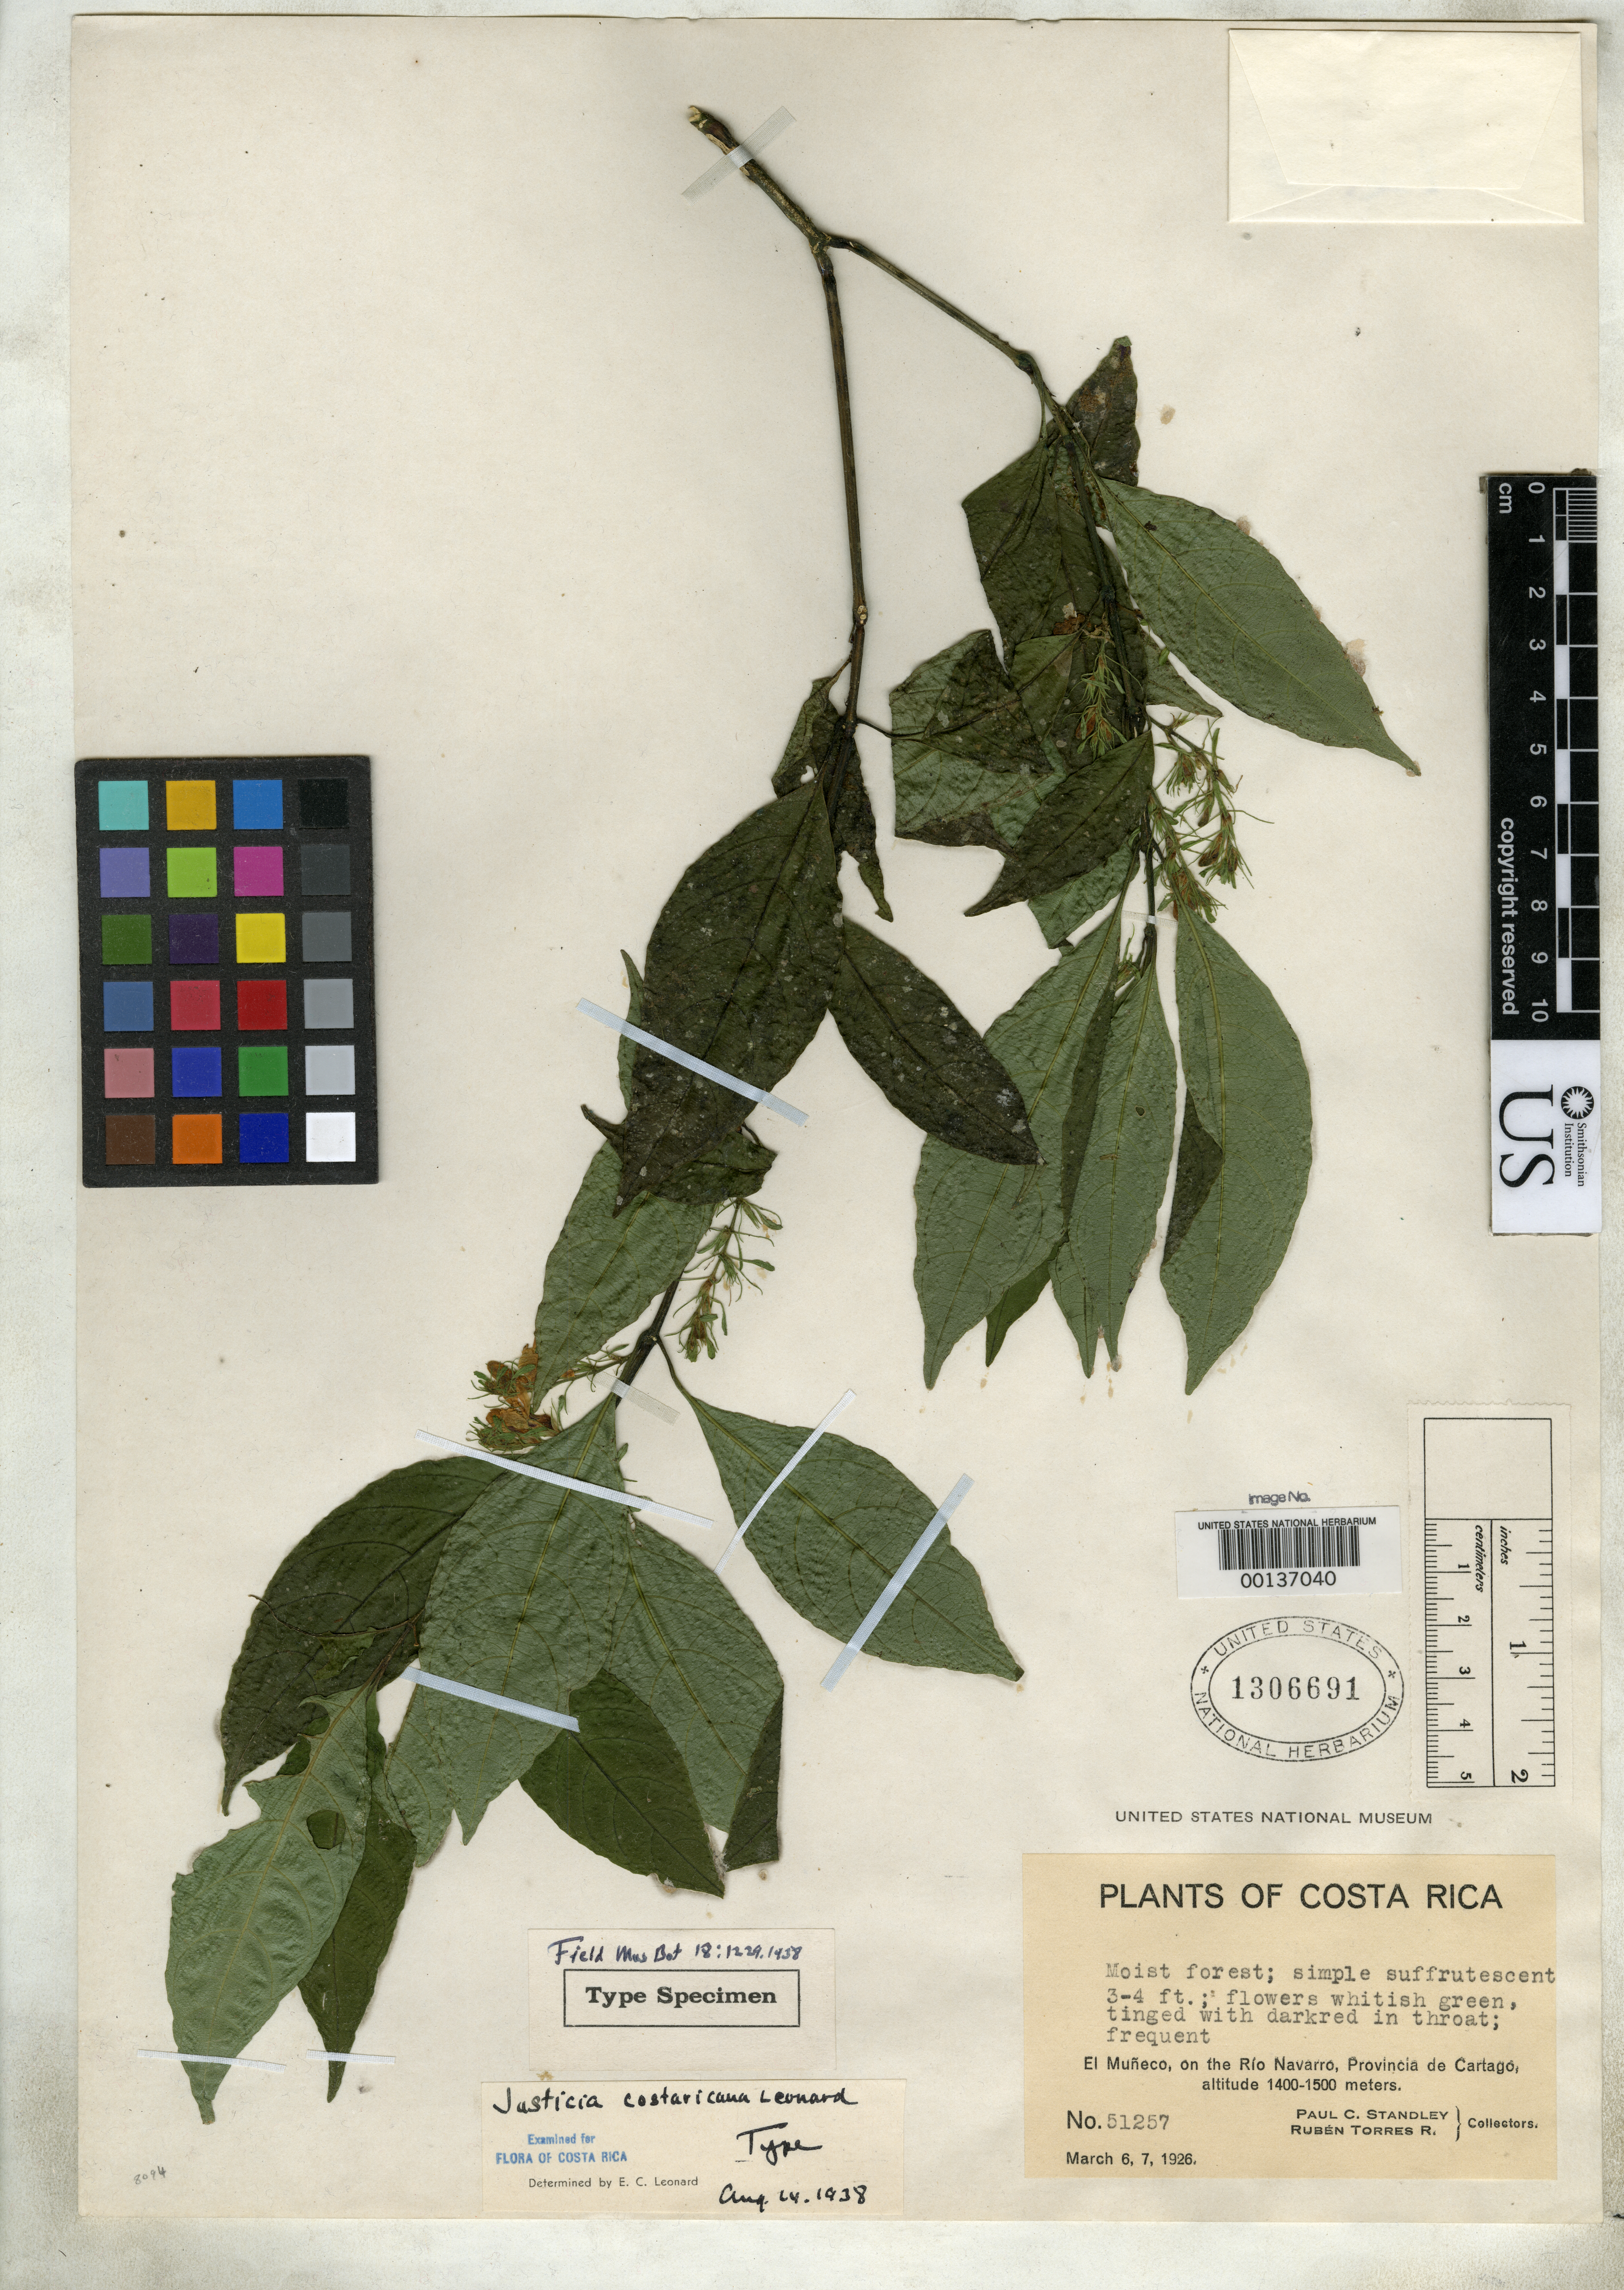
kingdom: Plantae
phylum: Tracheophyta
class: Magnoliopsida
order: Lamiales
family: Acanthaceae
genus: Justicia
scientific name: Justicia costaricana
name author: Leonard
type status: Holotype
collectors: P. C. Standley & R. Torres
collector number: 51257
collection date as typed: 06 Mar 1926 to 07 Mar 1926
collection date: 1926-03-06/1926-03-07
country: Costa Rica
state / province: Cartago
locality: El Muneco, on Rio Navarro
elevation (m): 1400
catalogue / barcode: US 1306691